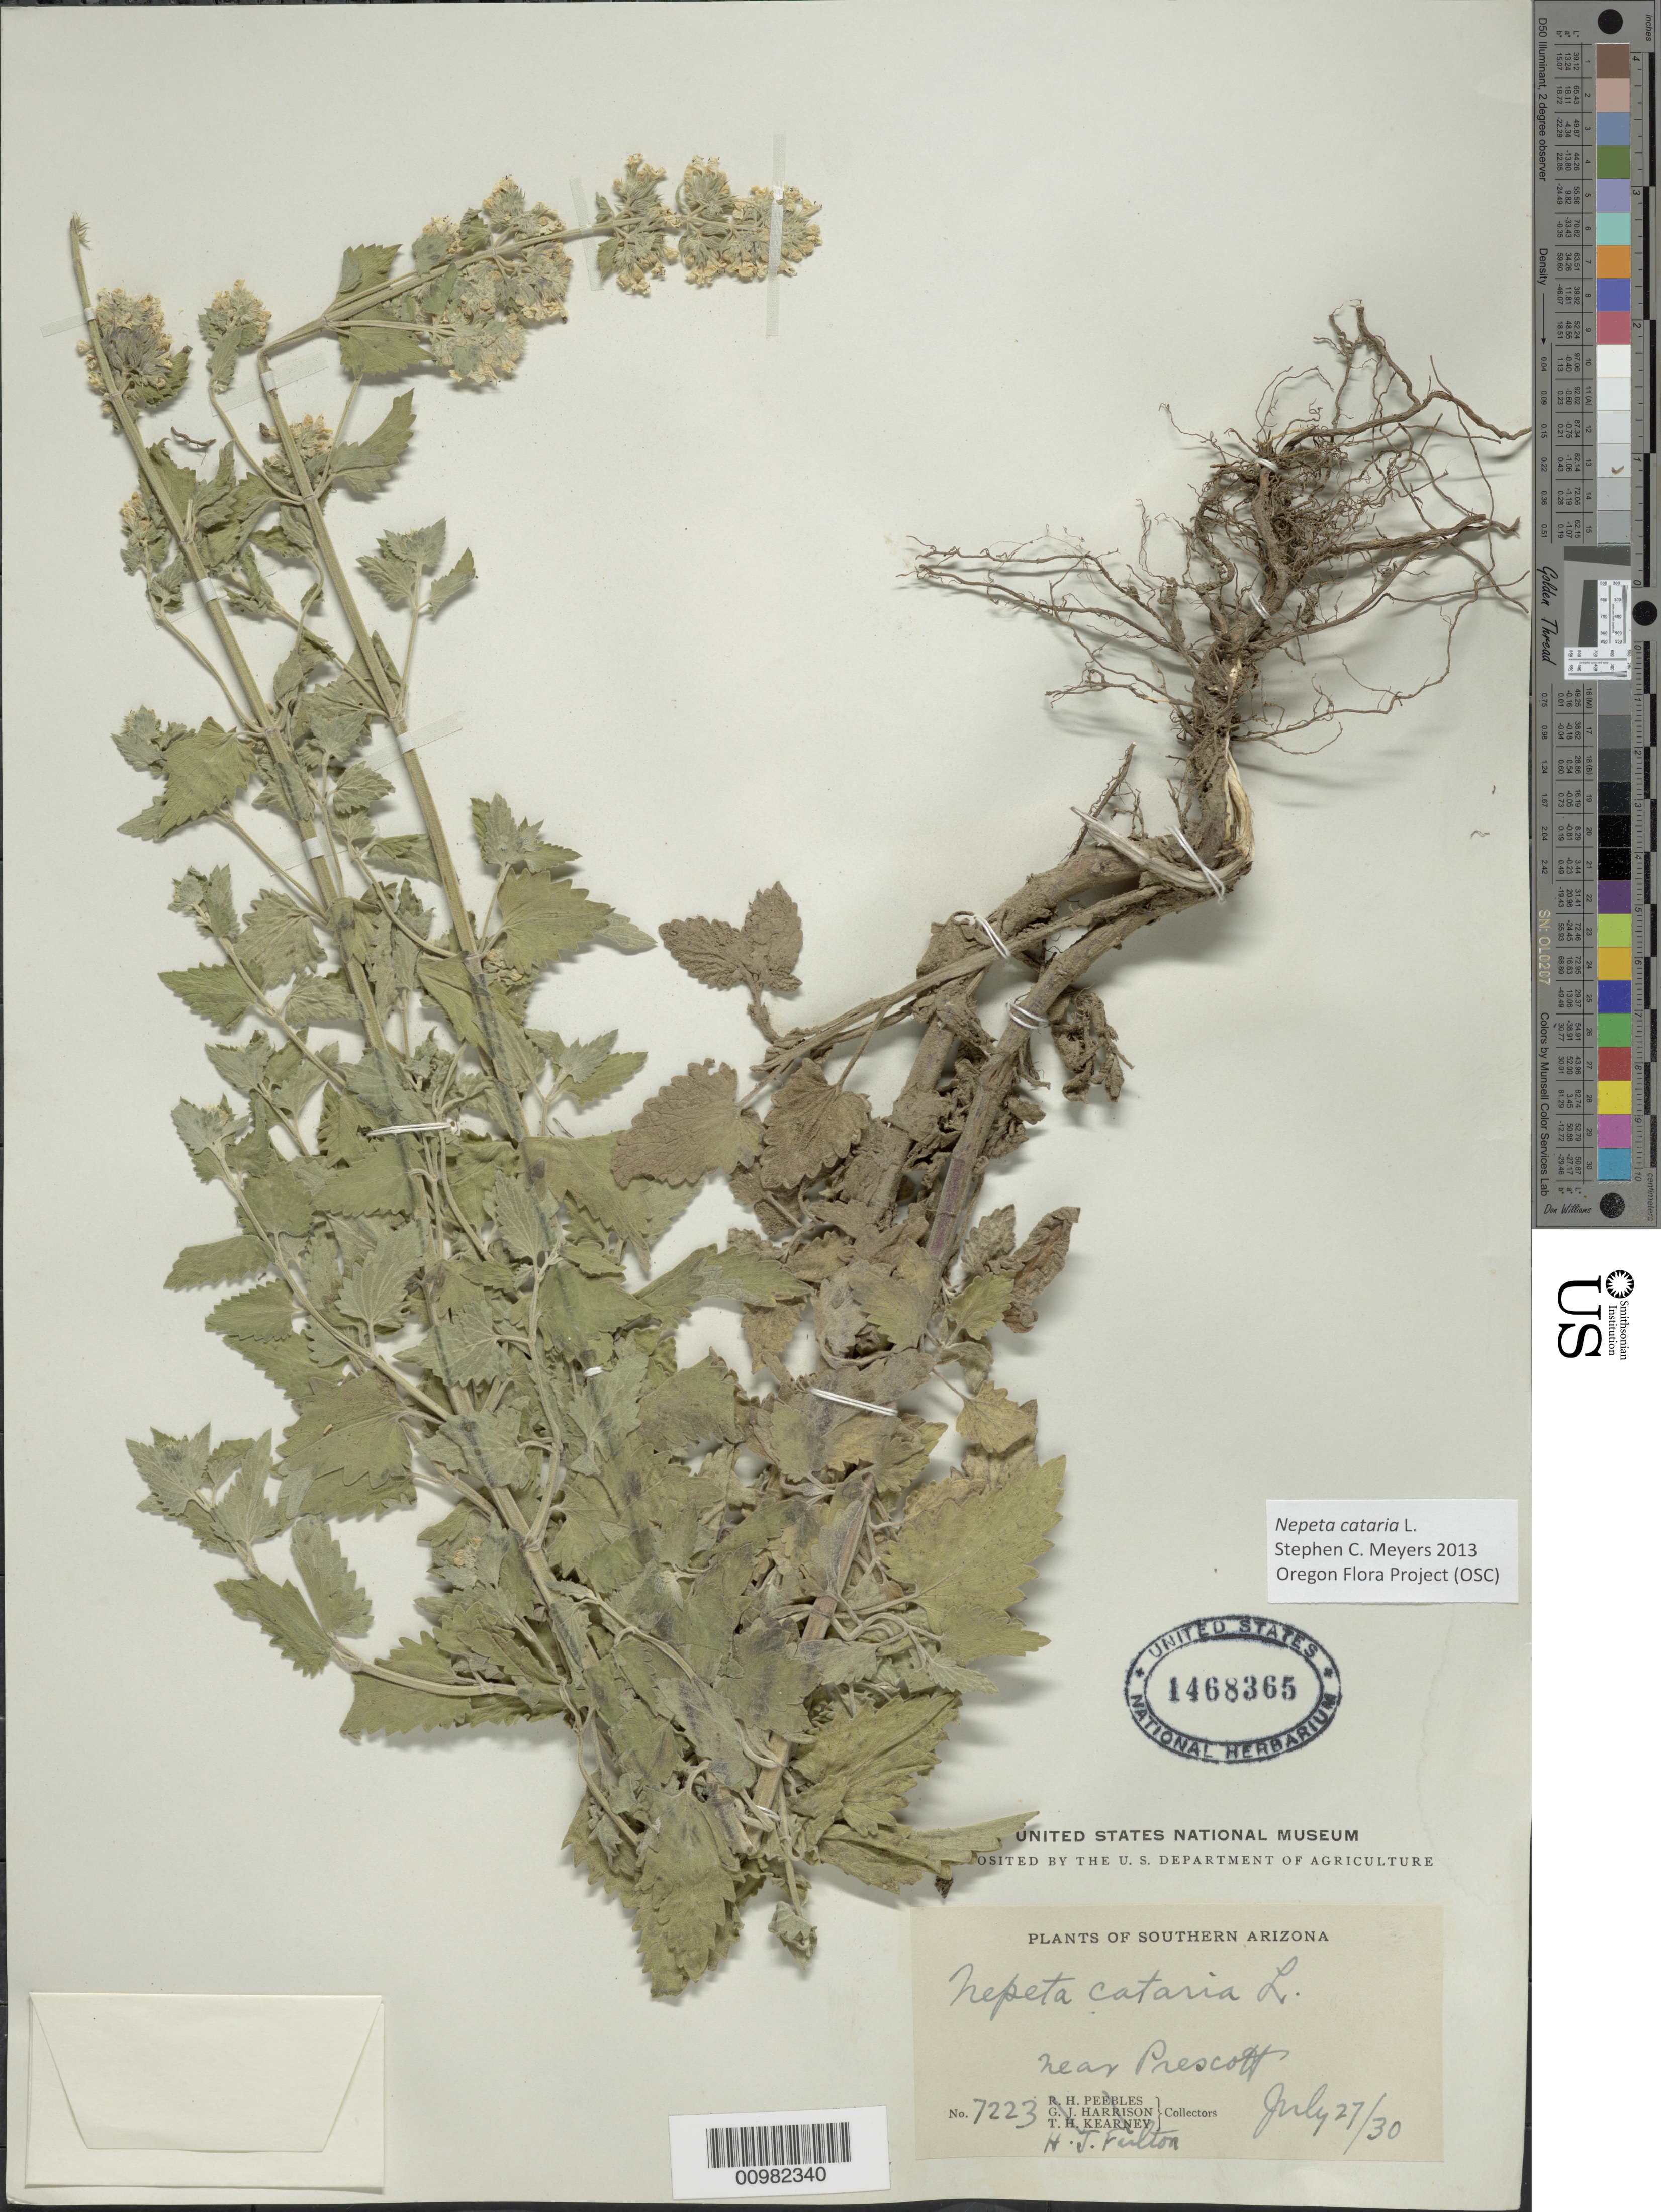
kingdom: Plantae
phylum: Tracheophyta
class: Magnoliopsida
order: Lamiales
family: Lamiaceae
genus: Nepeta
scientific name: Nepeta cataria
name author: L.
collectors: H. Fulton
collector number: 7223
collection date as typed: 27 Jul 1930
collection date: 1930-07-27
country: United States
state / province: Arizona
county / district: Yavapai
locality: near Prescott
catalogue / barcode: US 1468365